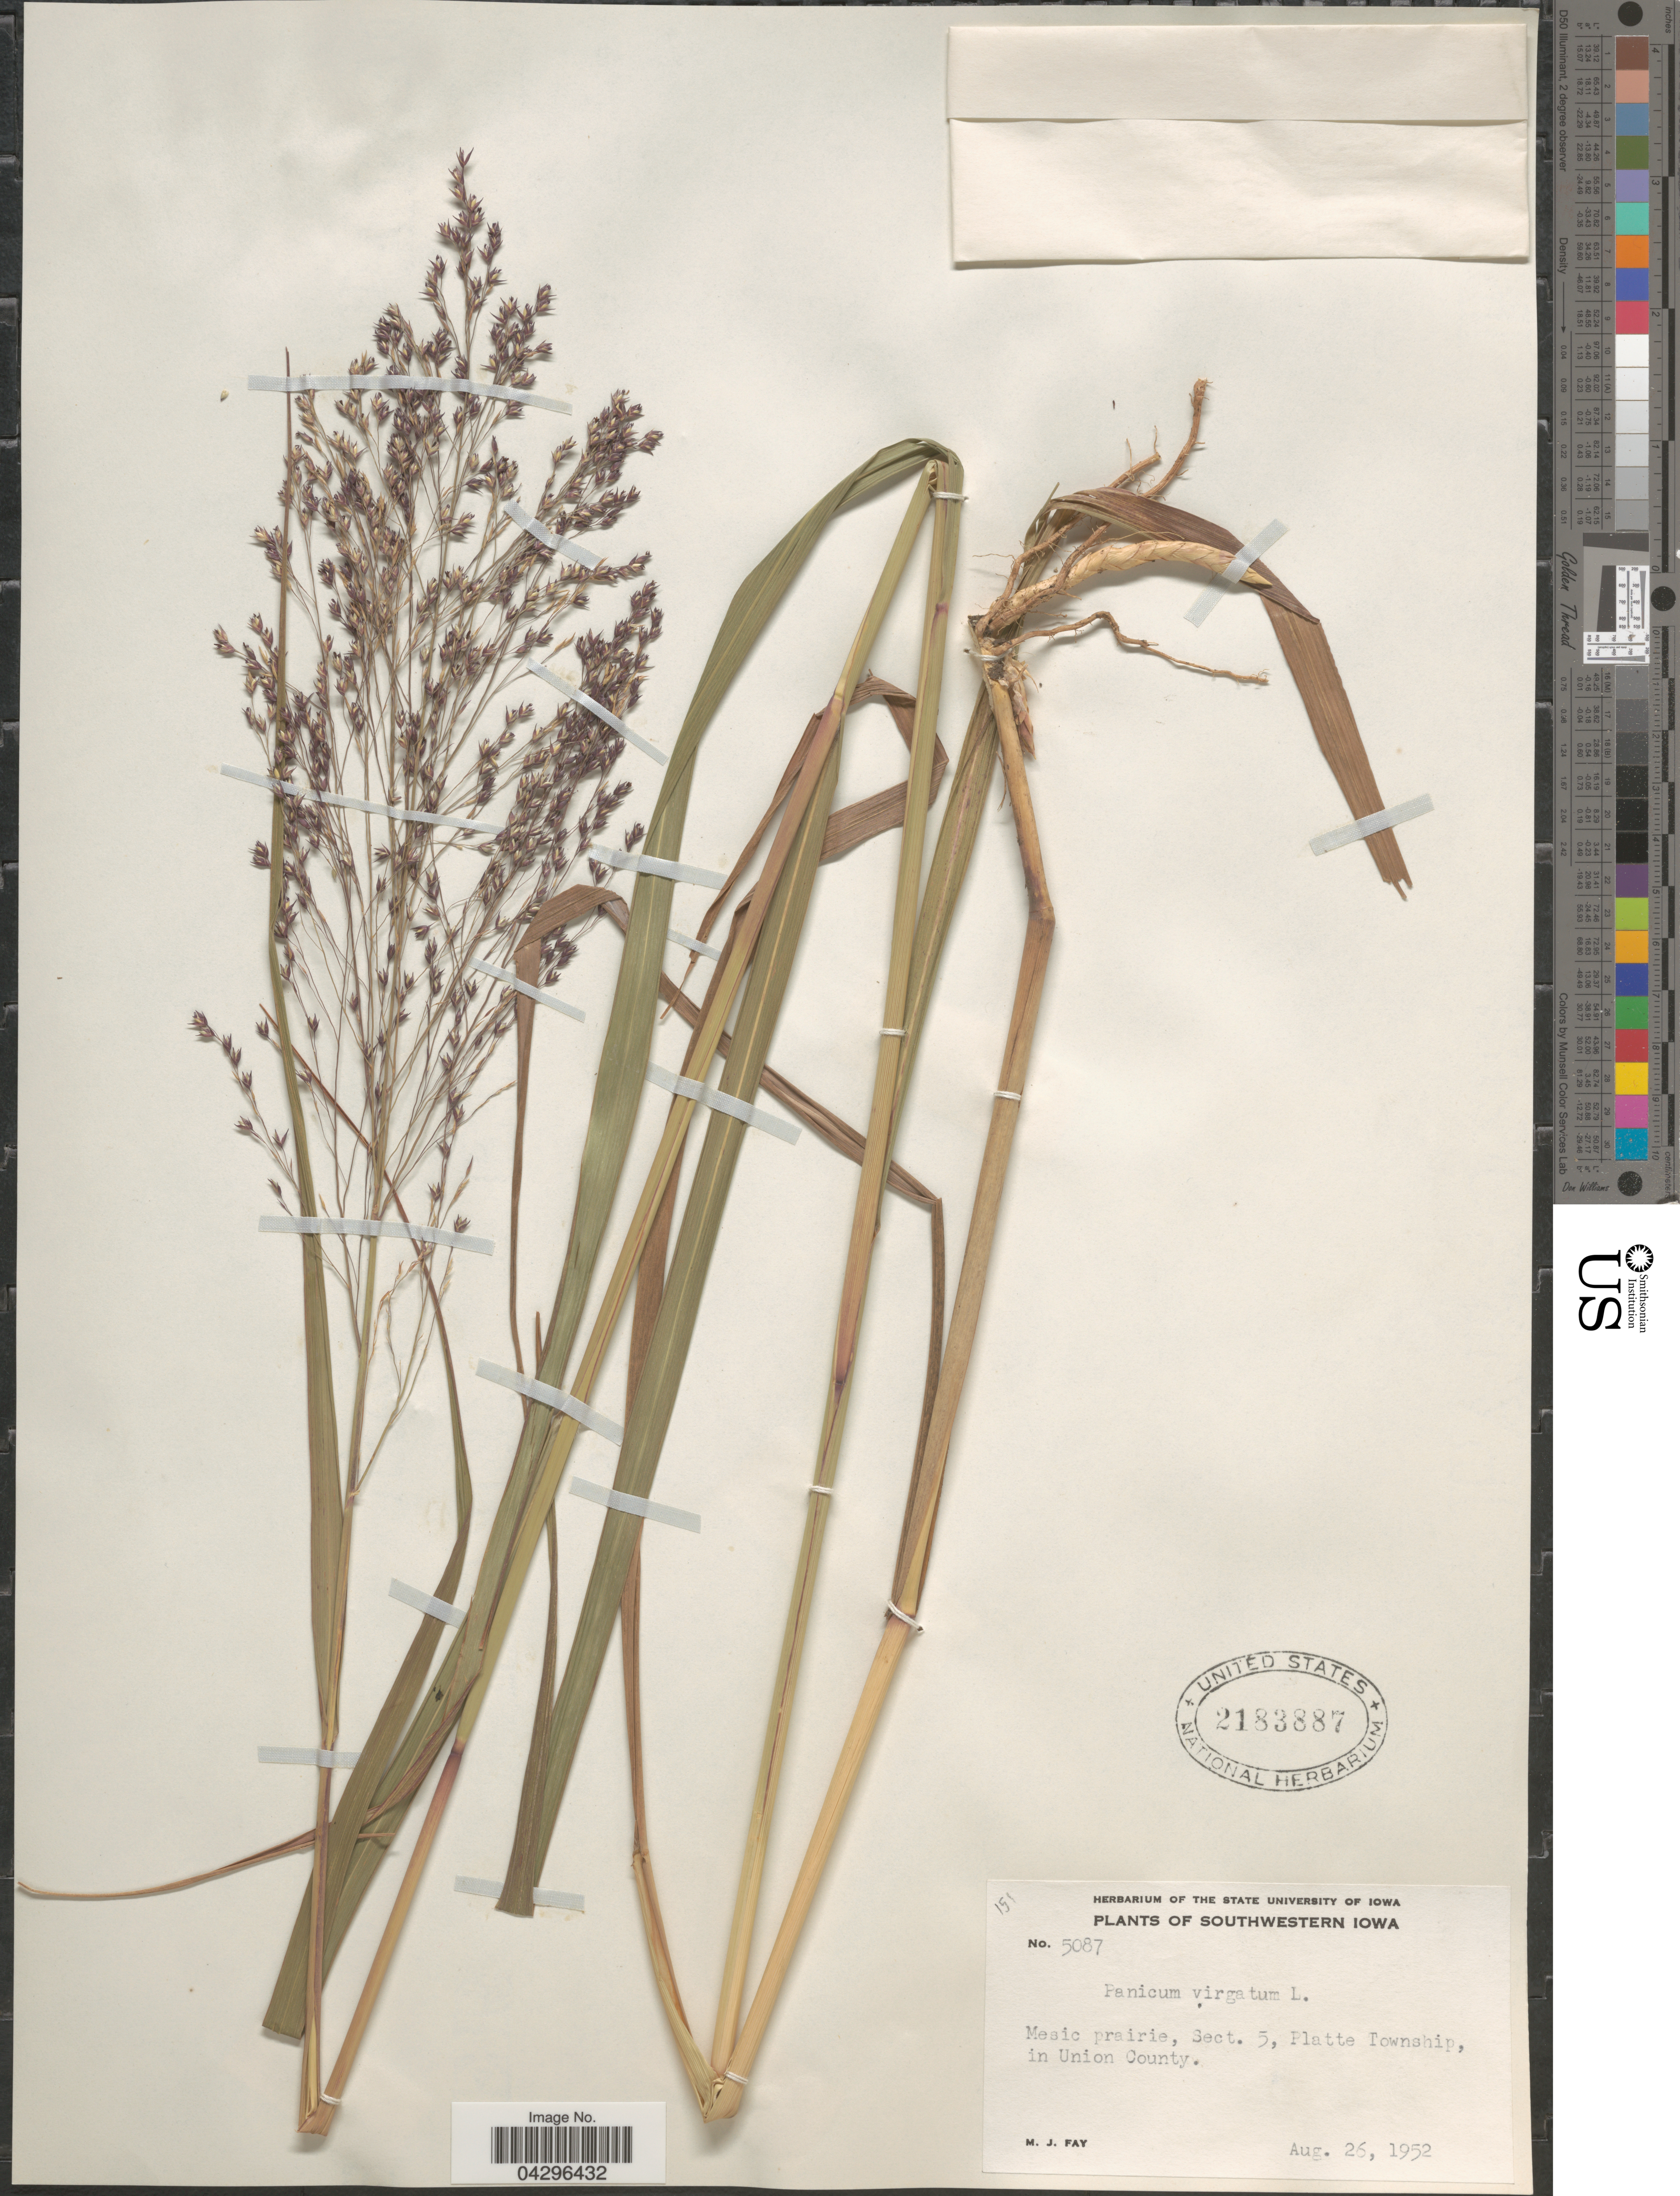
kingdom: Plantae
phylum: Tracheophyta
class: Liliopsida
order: Poales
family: Poaceae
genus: Panicum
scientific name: Panicum virgatum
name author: L.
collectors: M. Fay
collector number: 5087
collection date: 1952-08-26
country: United States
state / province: Iowa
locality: Southwestern Iowa. Mesic prairie, Sect. 5, Platte Township, in Union County.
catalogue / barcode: US 2183887